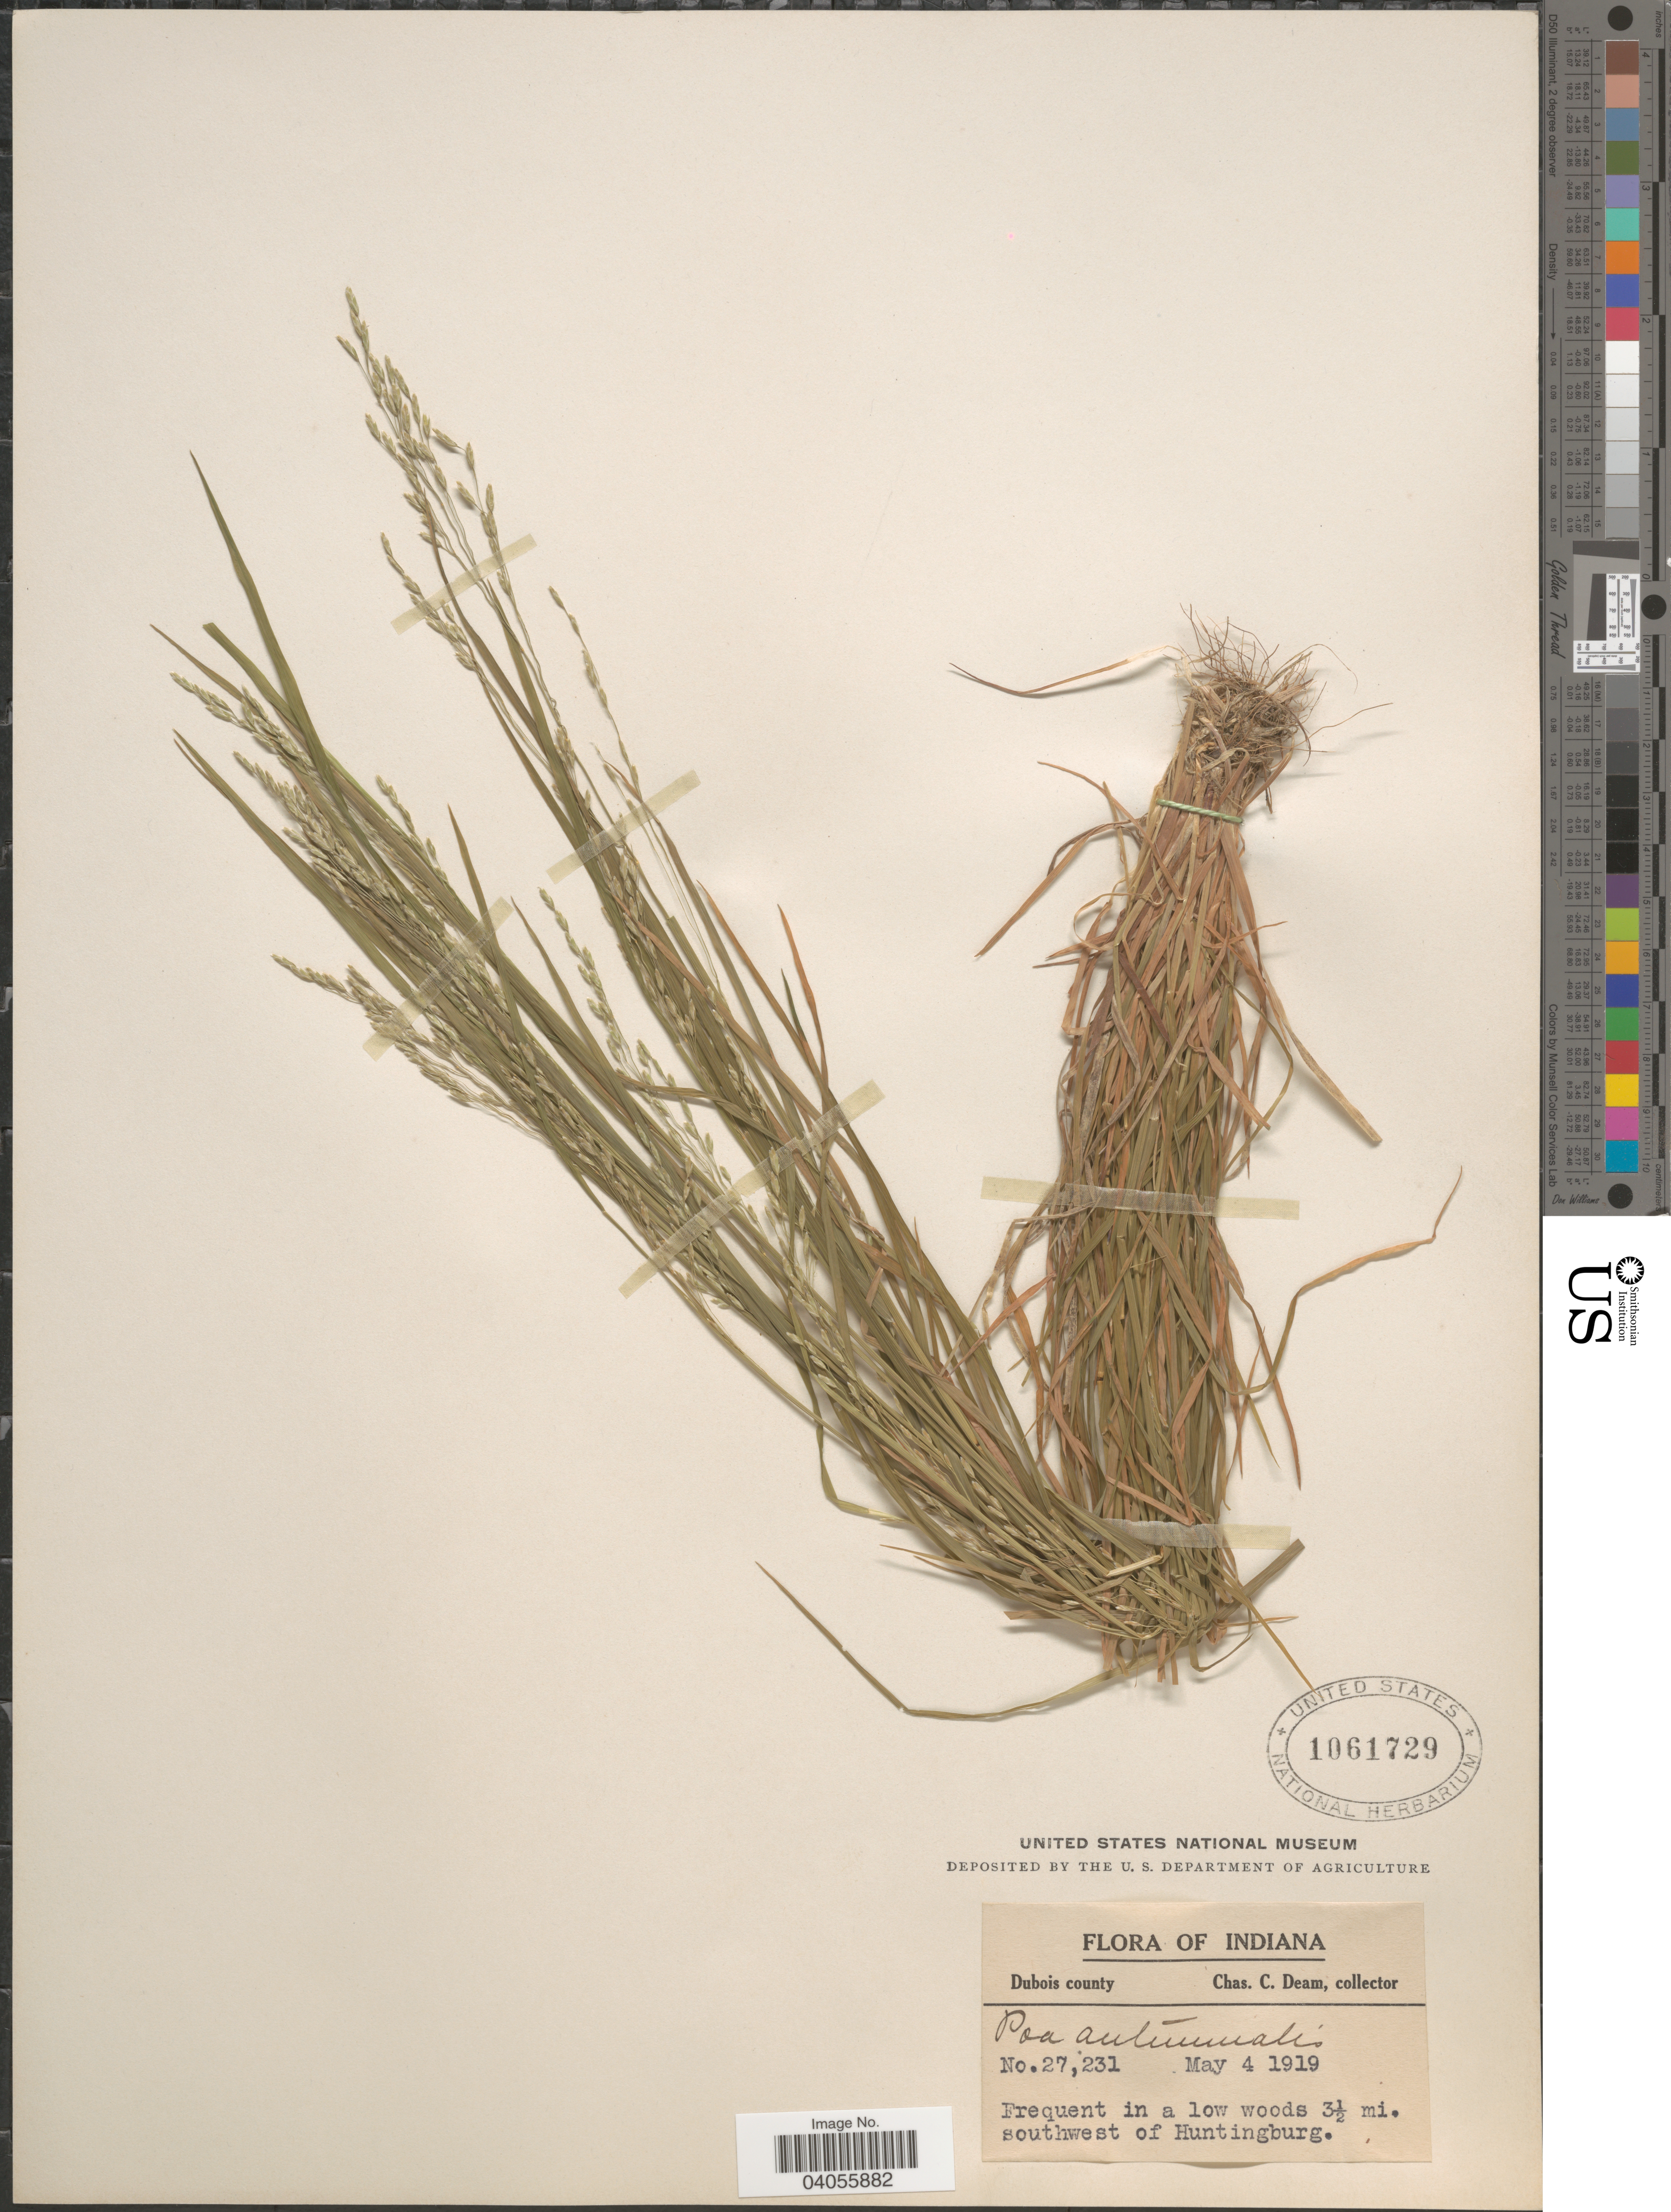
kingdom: Plantae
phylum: Tracheophyta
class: Liliopsida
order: Poales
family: Poaceae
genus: Poa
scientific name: Poa autumnalis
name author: Muhl. ex Elliott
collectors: C. C. Deam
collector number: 27231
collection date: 1919-05-04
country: United States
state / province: Indiana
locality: Dubois county. Frequent in a low woods 3½ mi. southwest of Huntingburg.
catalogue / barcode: US 1061729